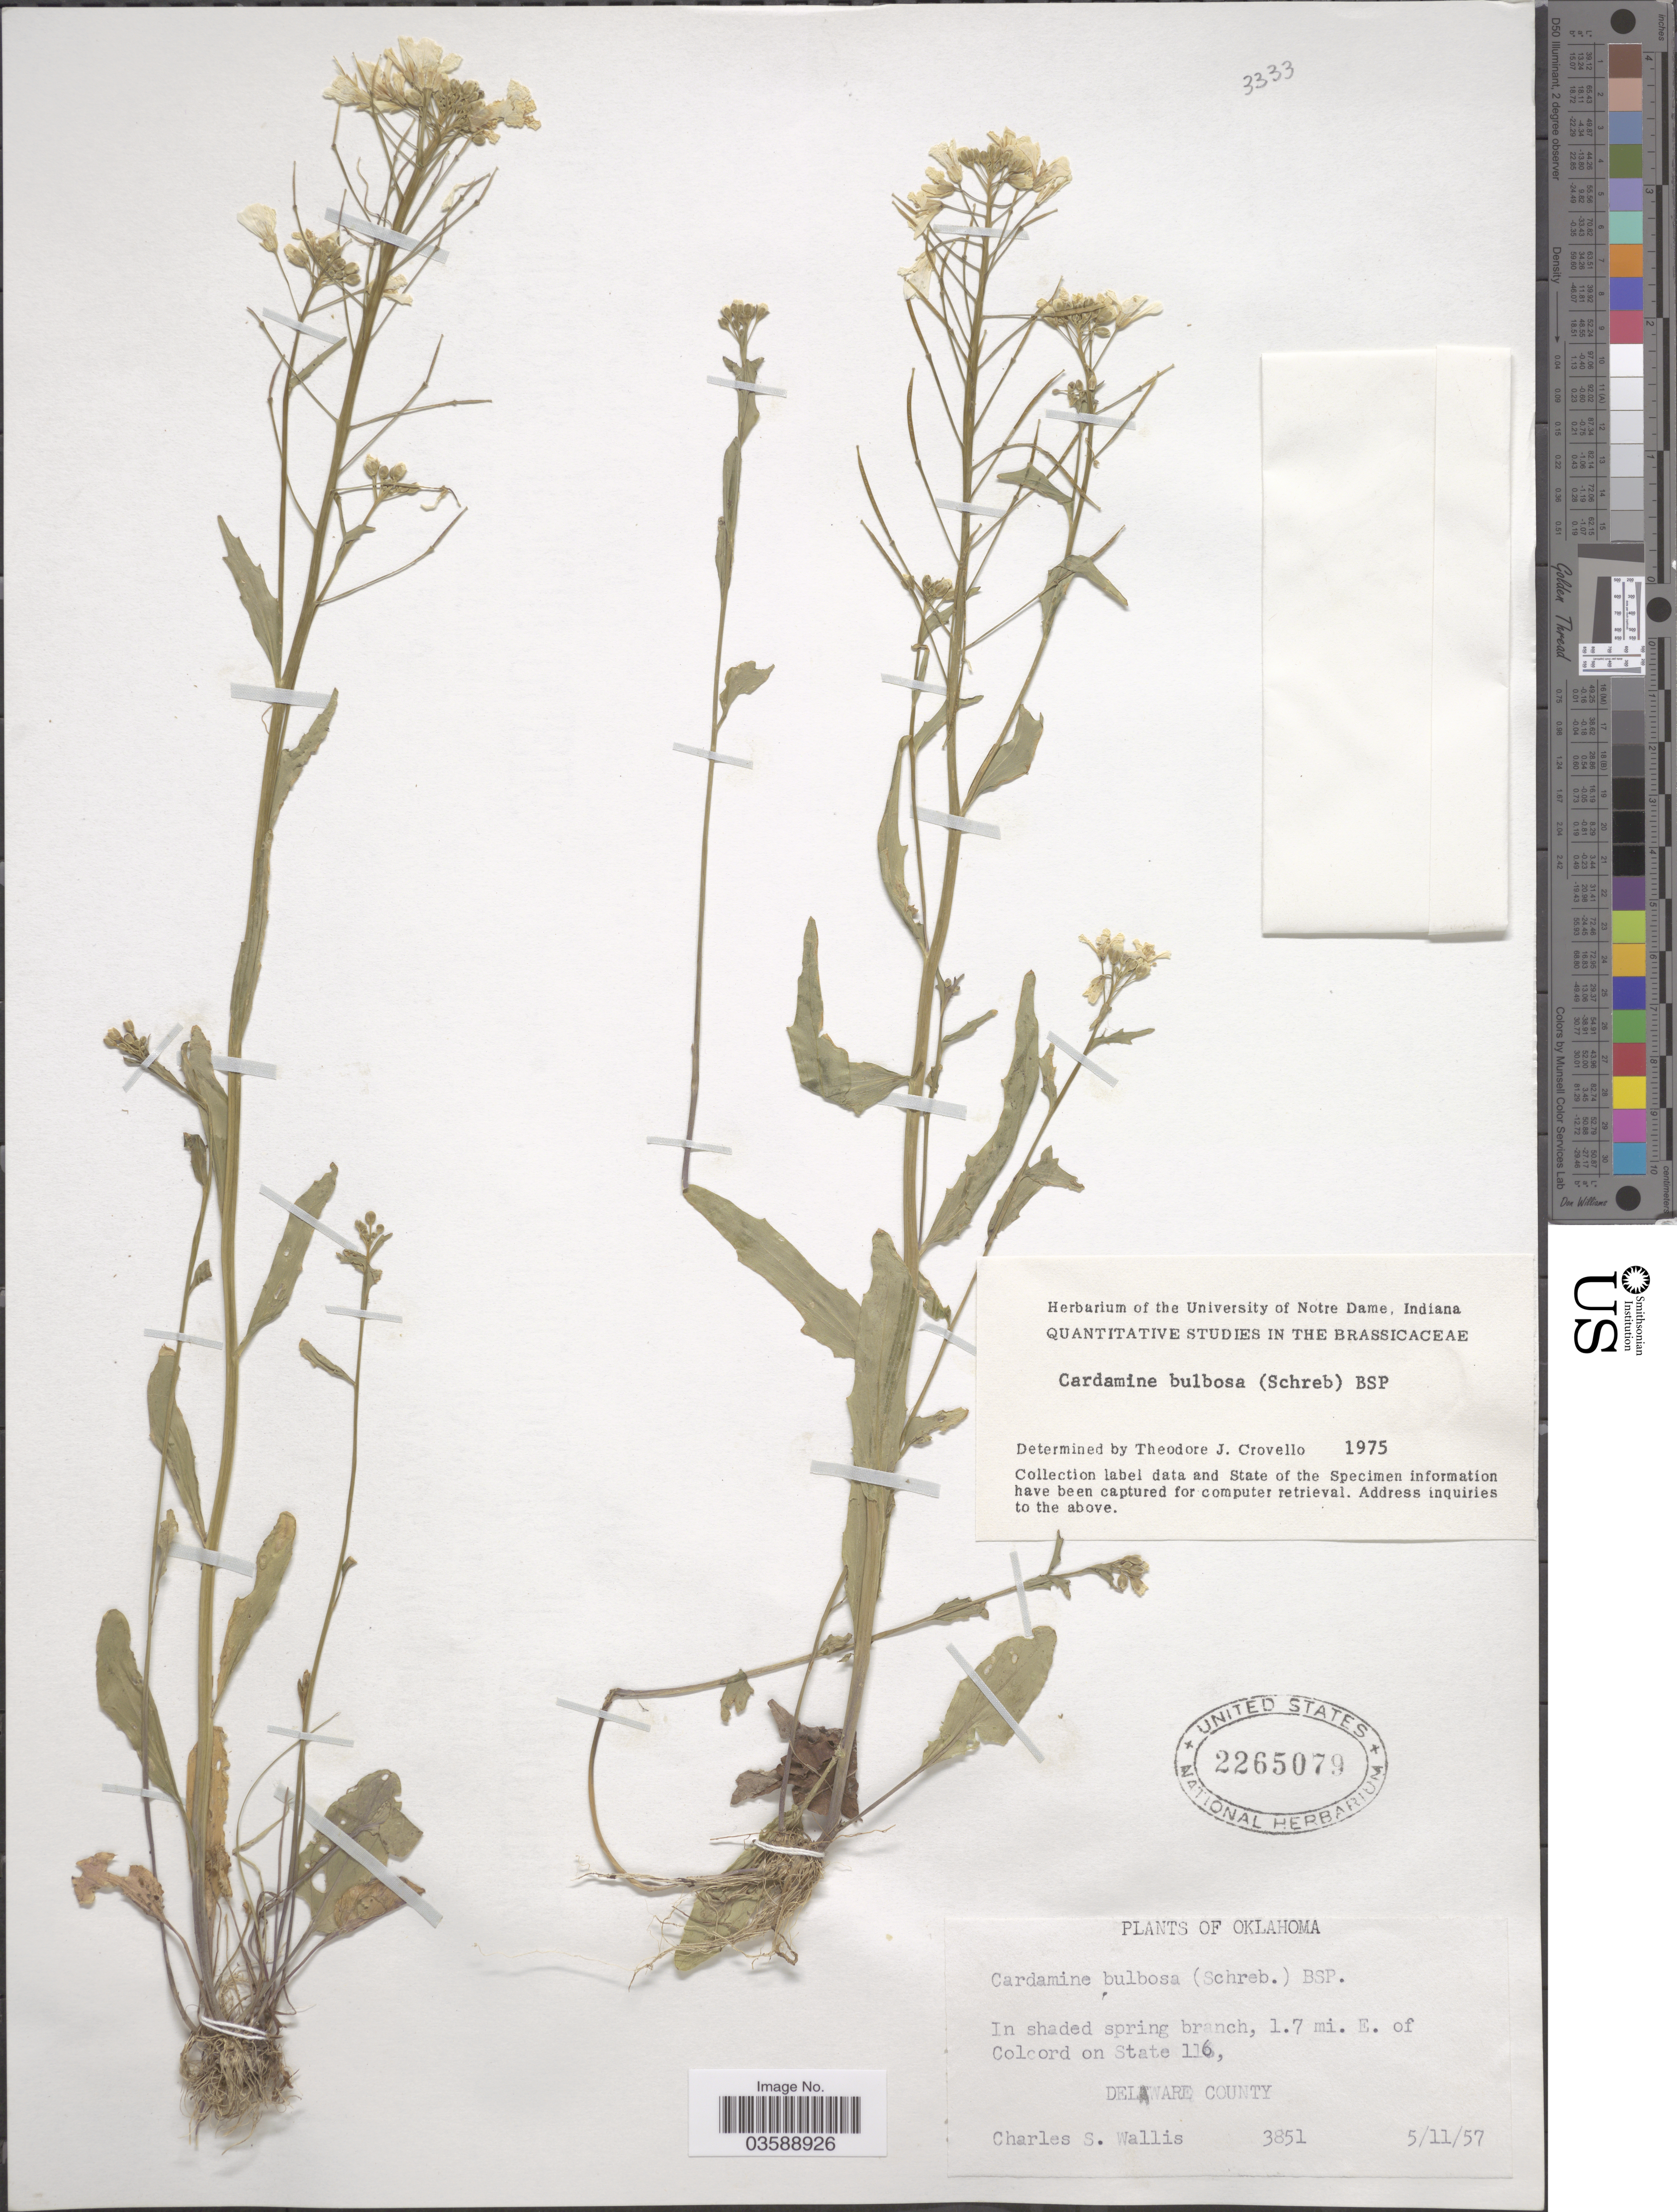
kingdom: Plantae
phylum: Tracheophyta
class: Magnoliopsida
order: Brassicales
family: Brassicaceae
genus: Cardamine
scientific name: Cardamine bulbosa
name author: (Schreb. ex Muhl.) Britton et al.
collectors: C. S. Wallis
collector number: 3851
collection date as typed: Transcribed d/m/y: 11/5/57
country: United States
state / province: Oklahoma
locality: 1.7 mi. E. of Colcord on State 116, Delaware County.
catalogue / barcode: US 2265079